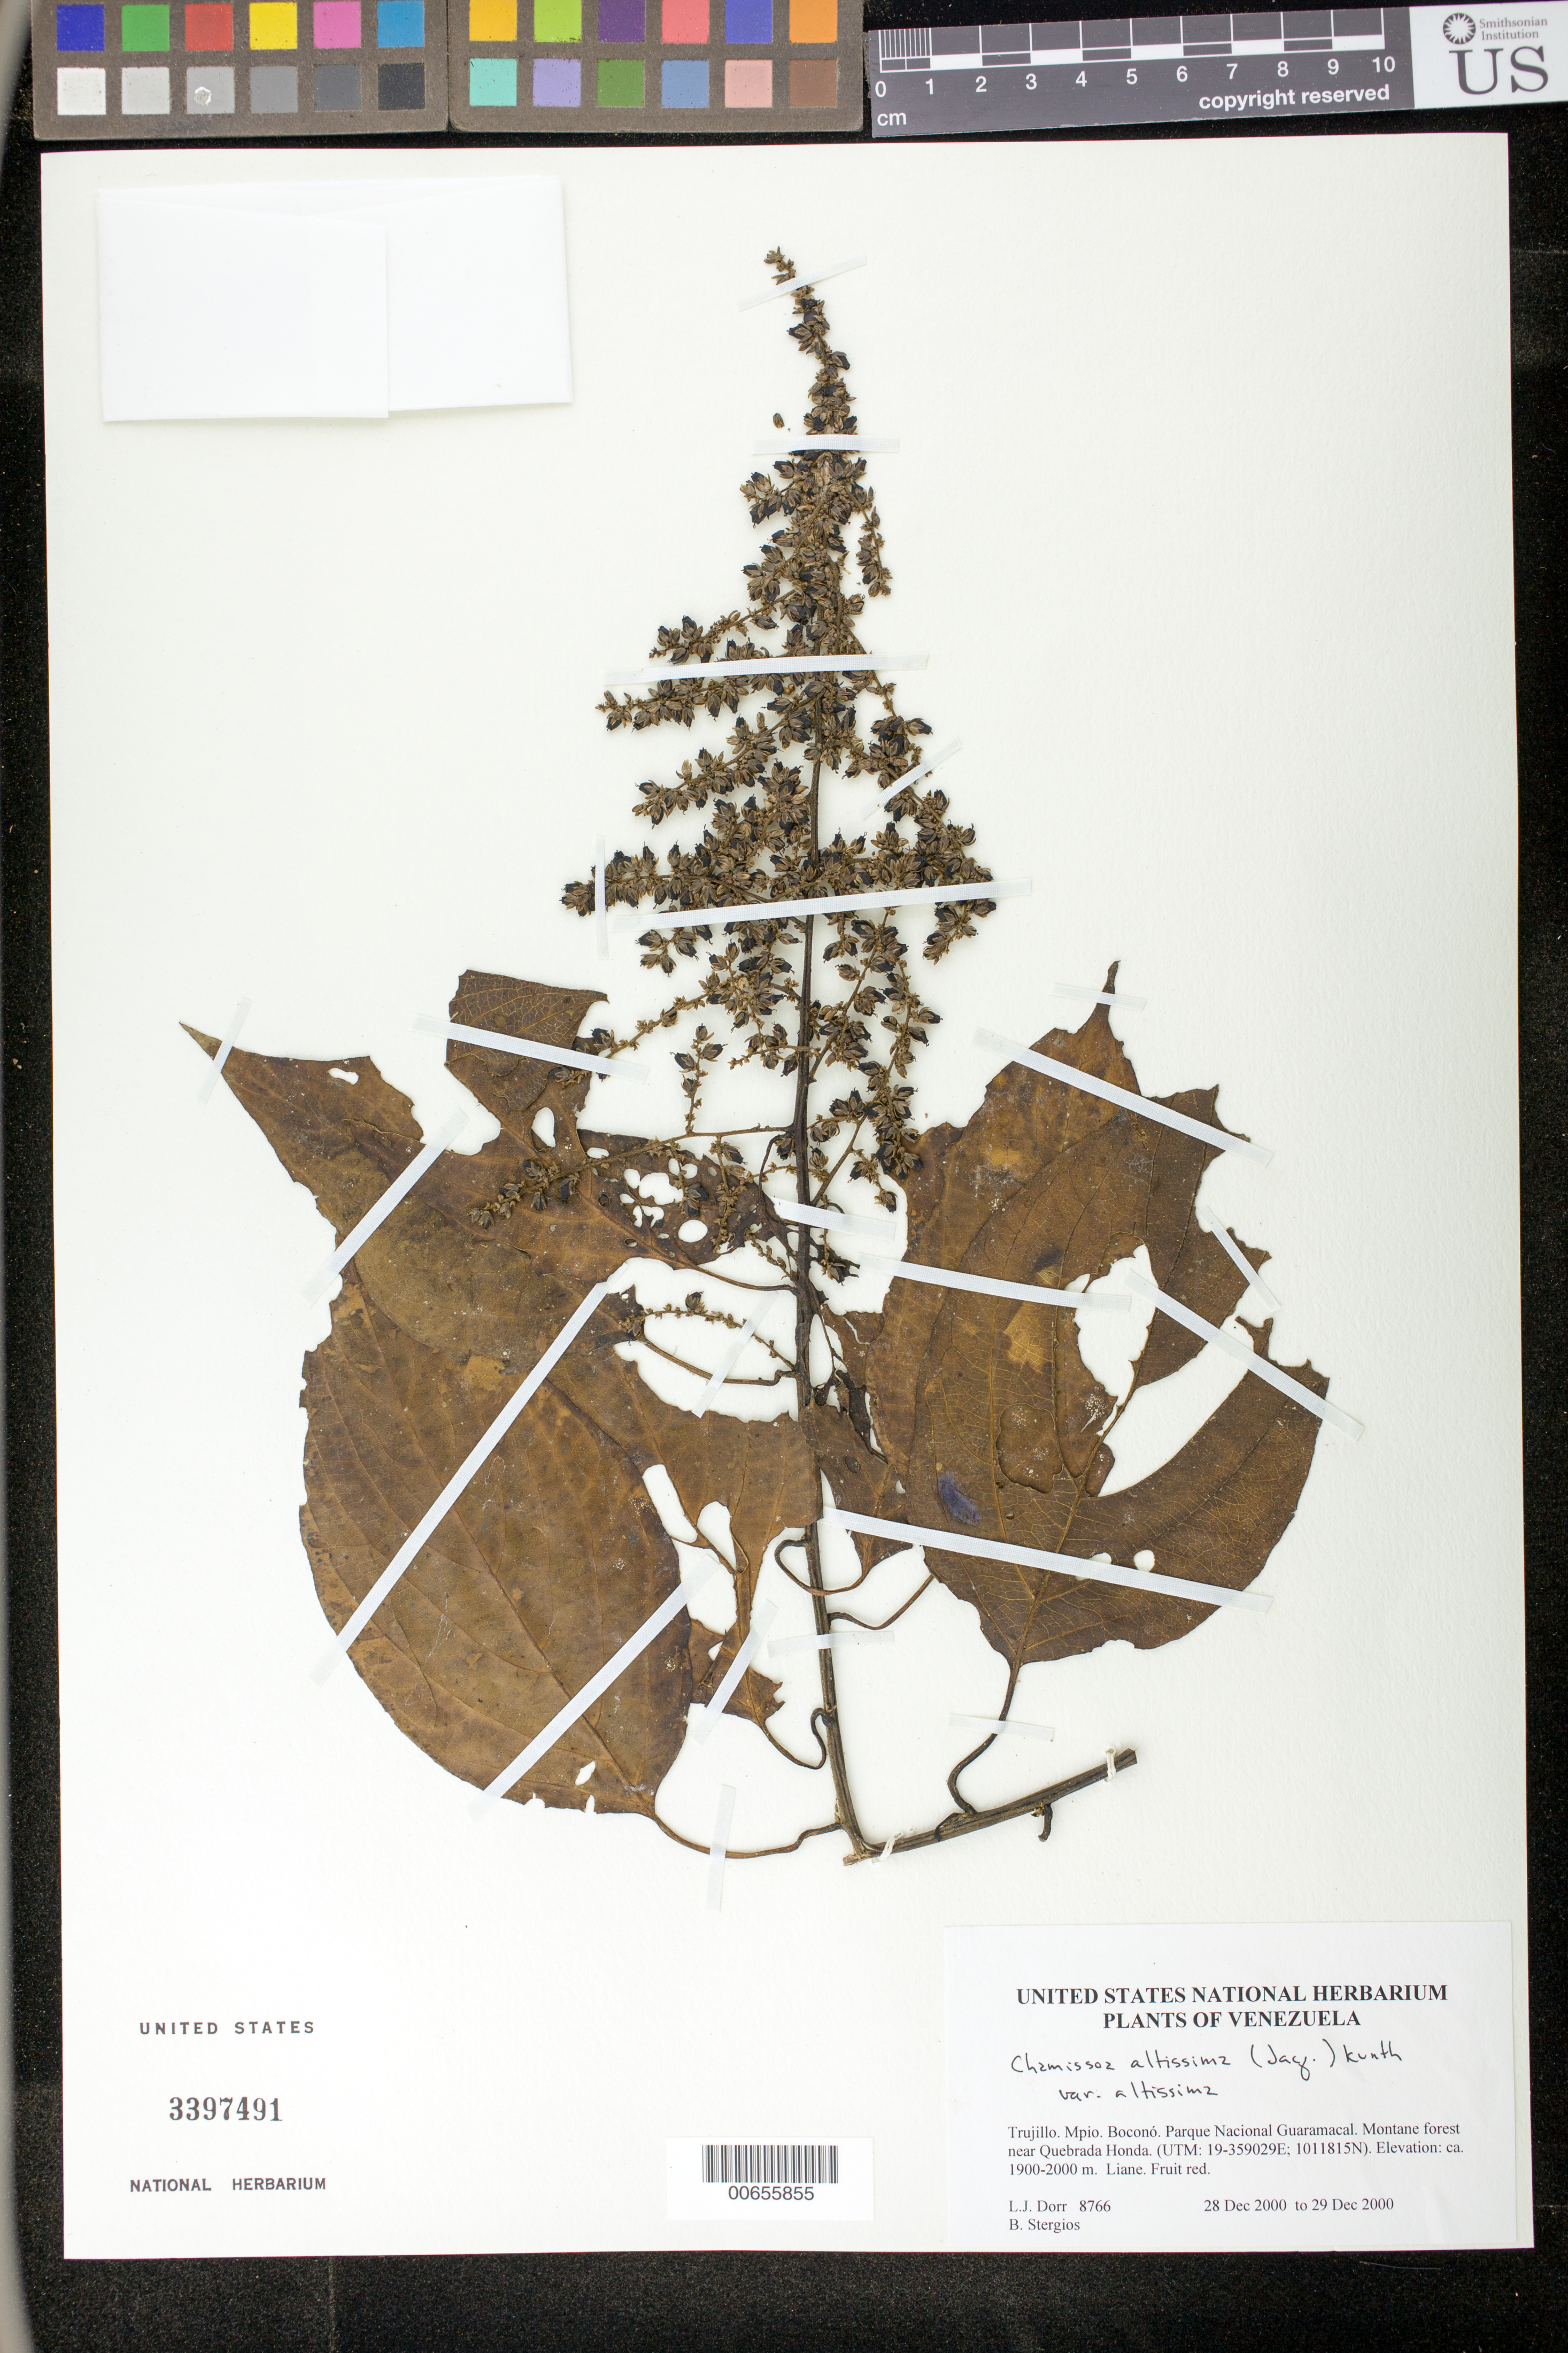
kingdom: Plantae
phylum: Tracheophyta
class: Magnoliopsida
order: Caryophyllales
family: Amaranthaceae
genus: Chamissoa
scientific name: Chamissoa altissima var. altissima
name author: (Jacq.) Kunth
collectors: L. J. Dorr & B. G. Stergios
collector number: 8766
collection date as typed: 28 Dec 2000 to 29 Dec 2000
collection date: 2000-12-28/2000-12-29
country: Venezuela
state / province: Trujillo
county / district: Boconó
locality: Parque Nacional Guaramacal near Quebrada Honda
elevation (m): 1900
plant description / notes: COL, PORT, US, VEN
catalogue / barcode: US 3397491